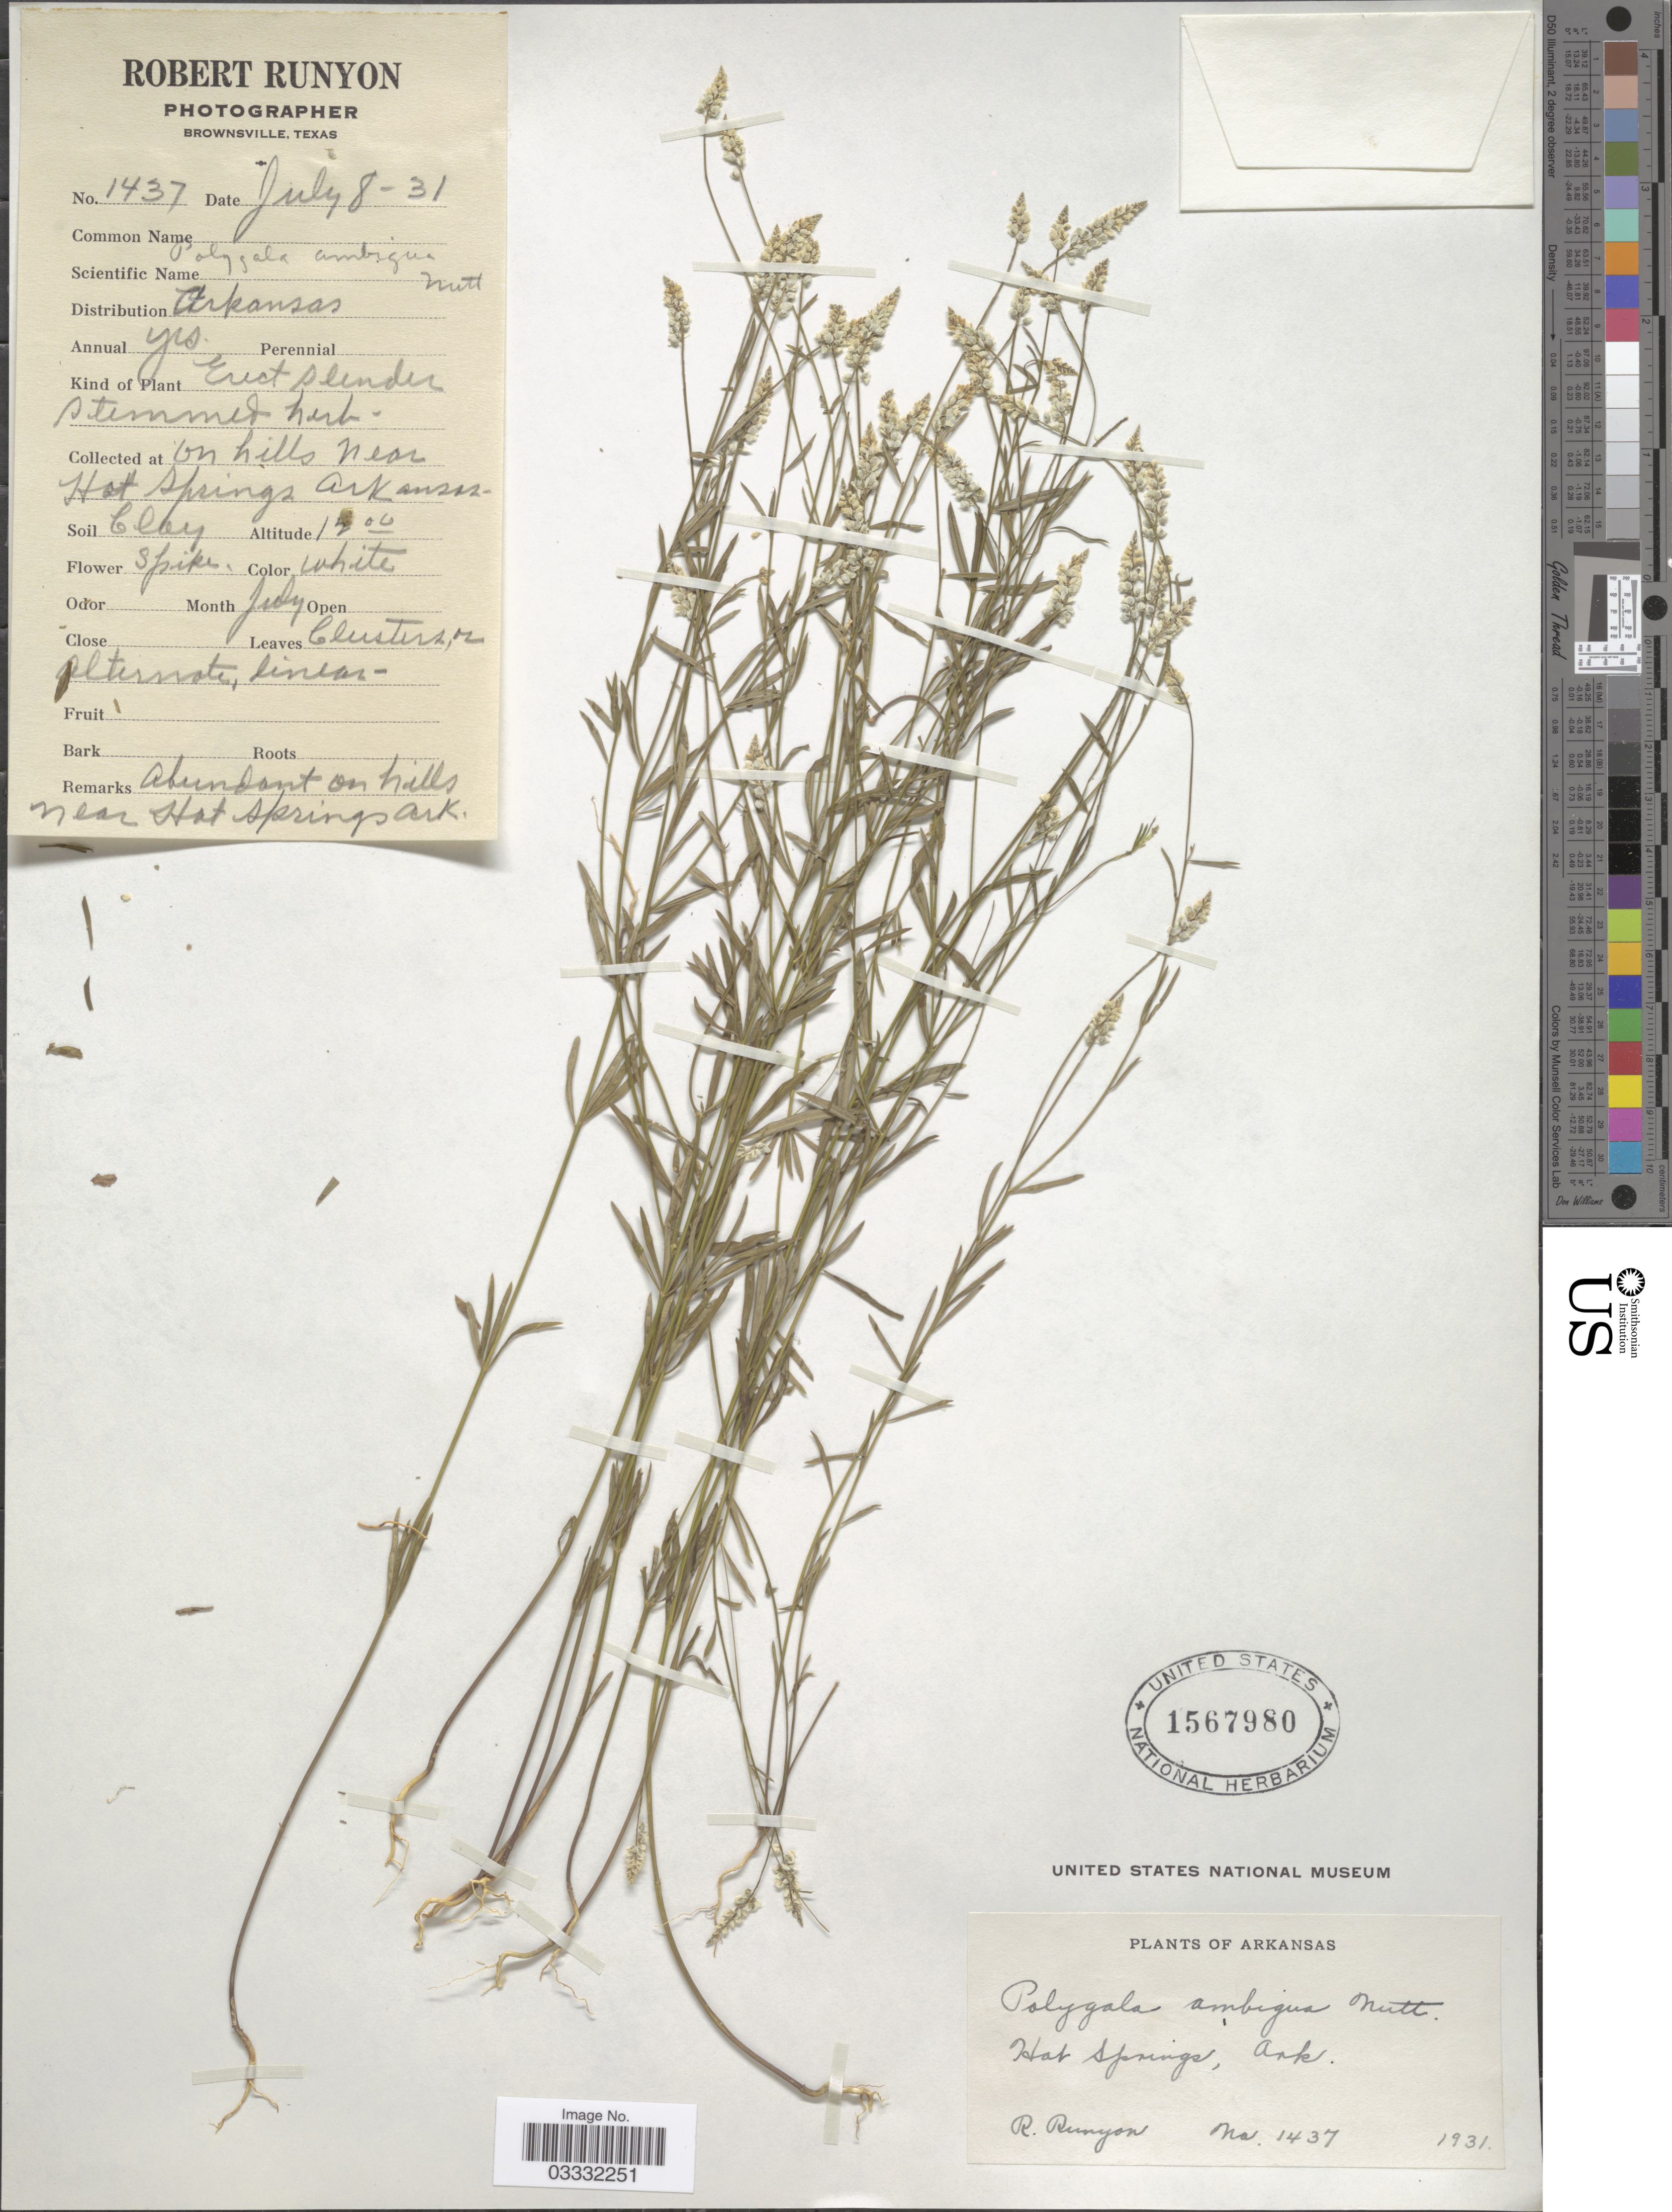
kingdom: Plantae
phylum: Tracheophyta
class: Magnoliopsida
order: Fabales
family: Polygalaceae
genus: Polygala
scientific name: Polygala sp.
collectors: R. Runyon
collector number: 1437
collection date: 1931-07-08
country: United States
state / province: Arkansas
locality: On hills near Hot Springs.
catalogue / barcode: US 1567980